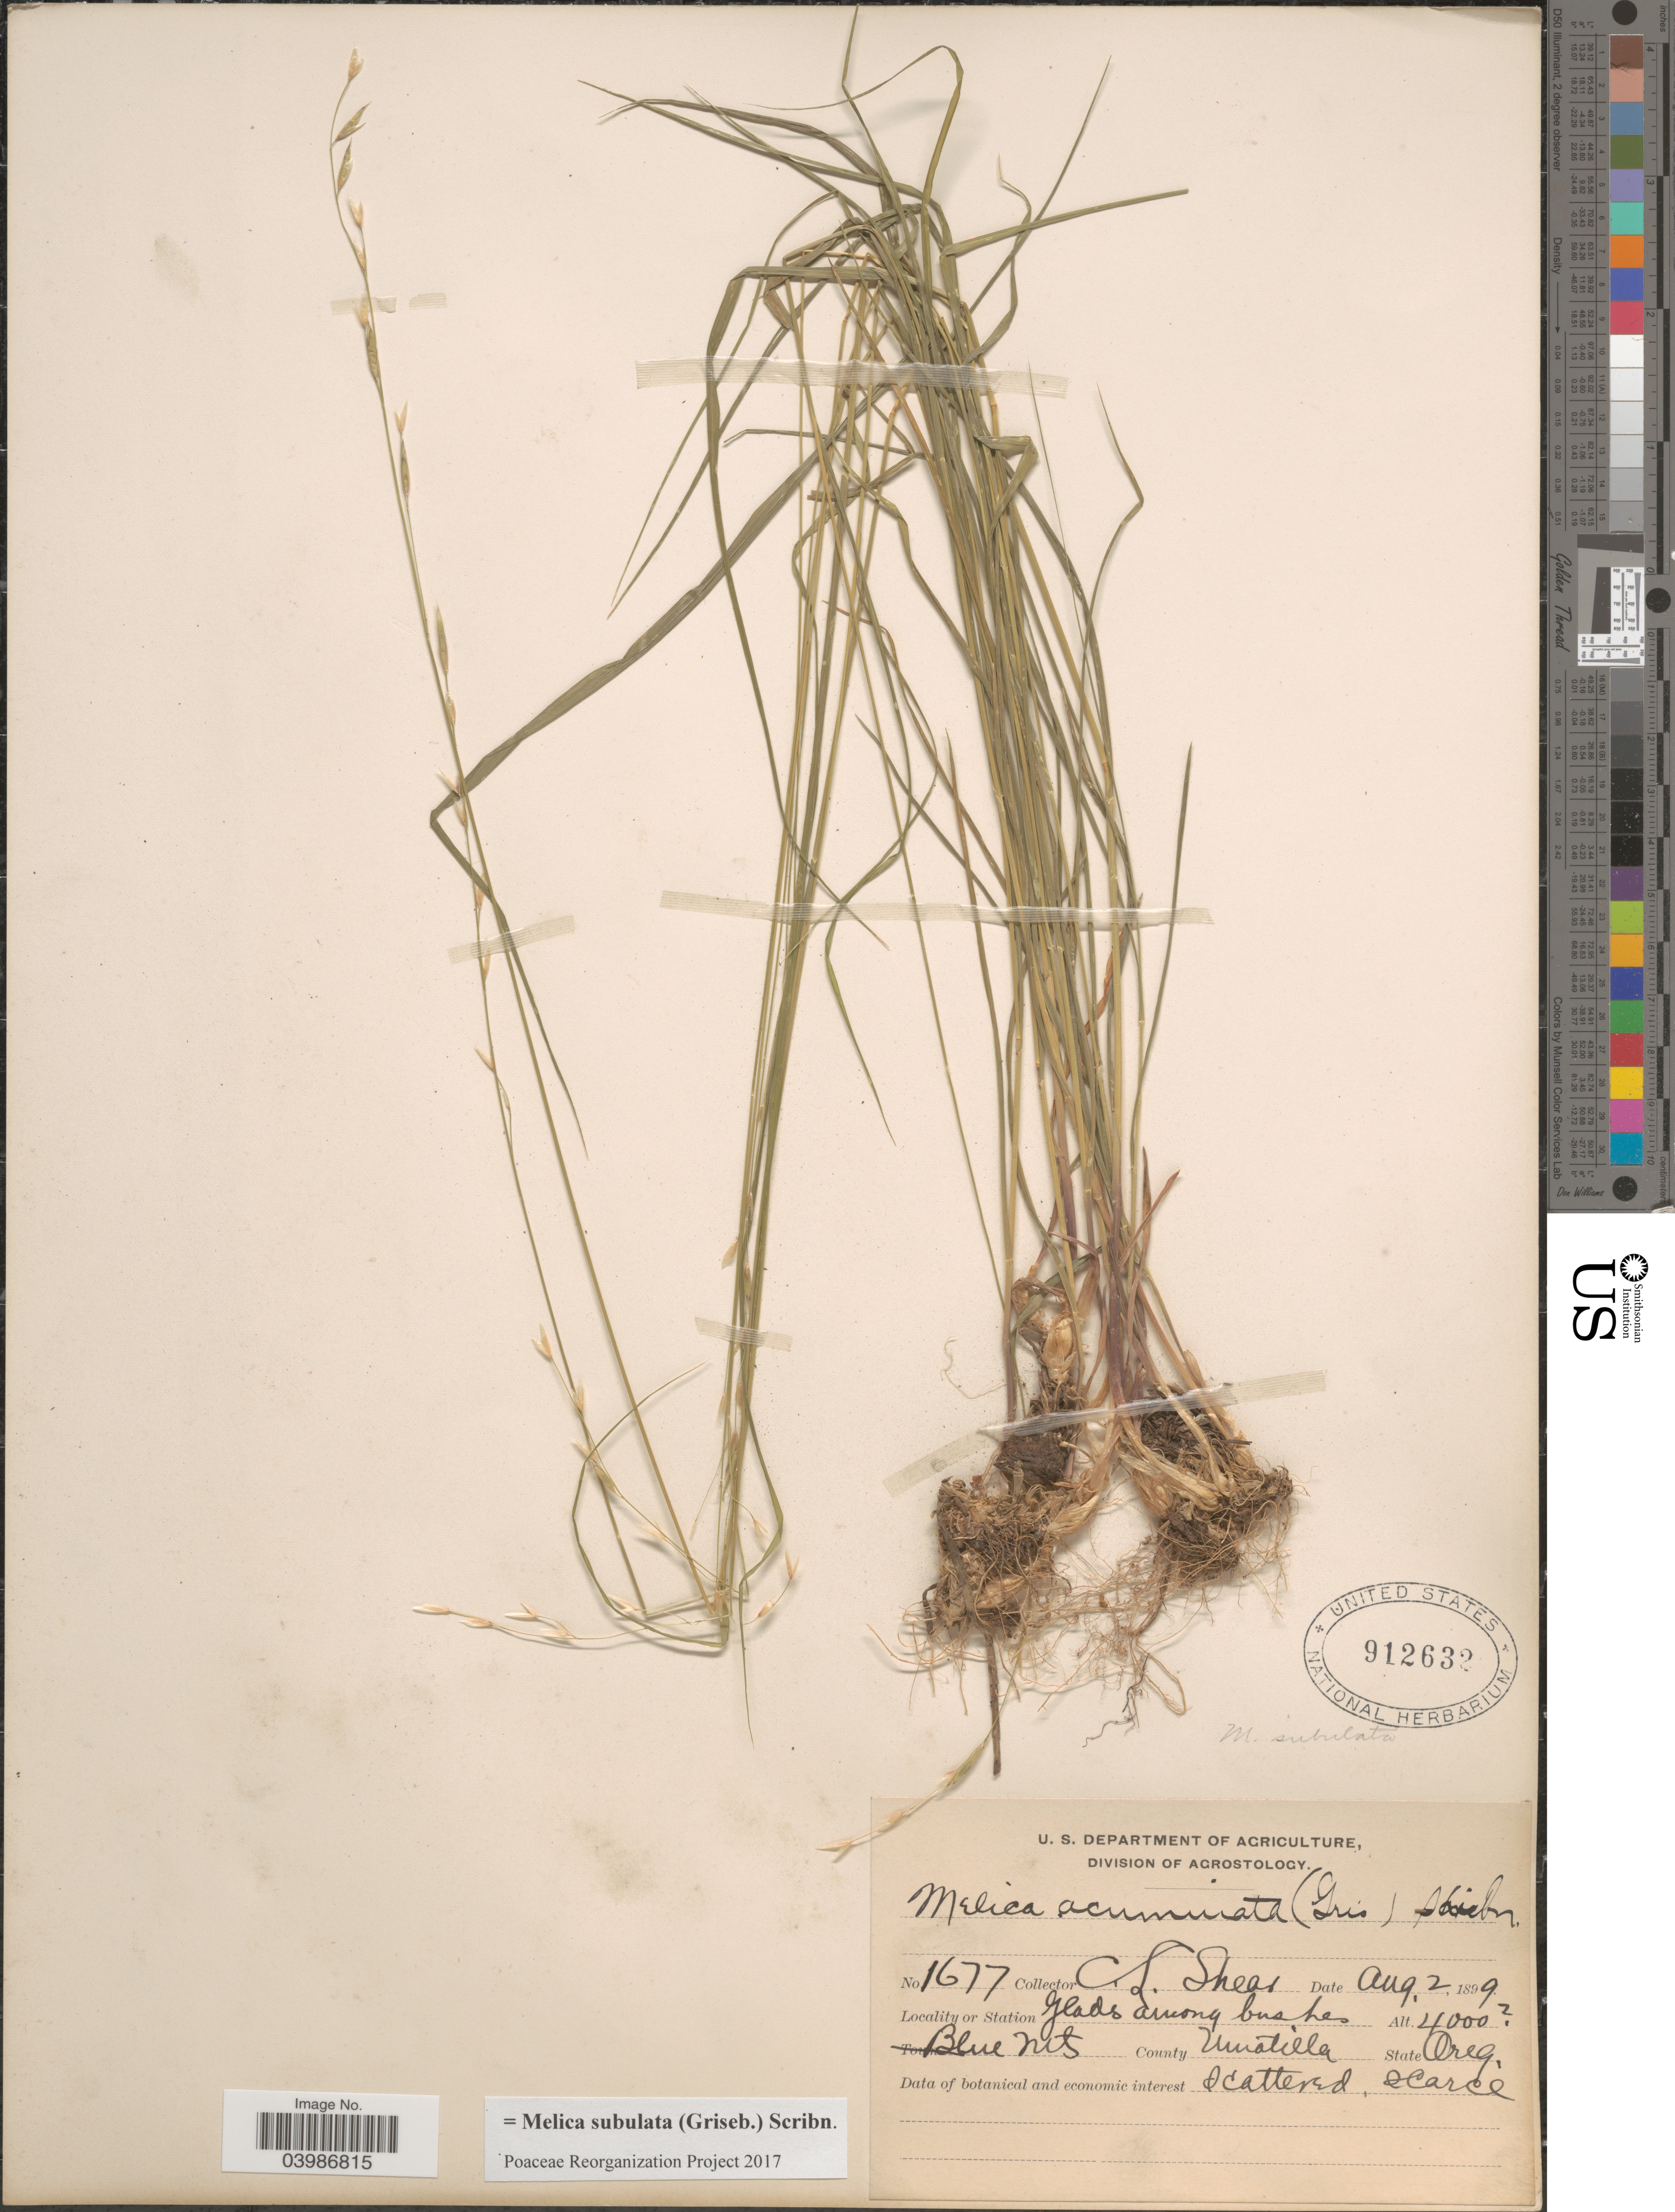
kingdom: Plantae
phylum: Tracheophyta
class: Liliopsida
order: Poales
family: Poaceae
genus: Melica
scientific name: Melica subulata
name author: (Griseb.) Scribn.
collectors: C. L. Shear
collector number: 1677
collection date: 1899-08-02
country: United States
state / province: Oregon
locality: Blue Mt, County Umatilla.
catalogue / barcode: US 912632